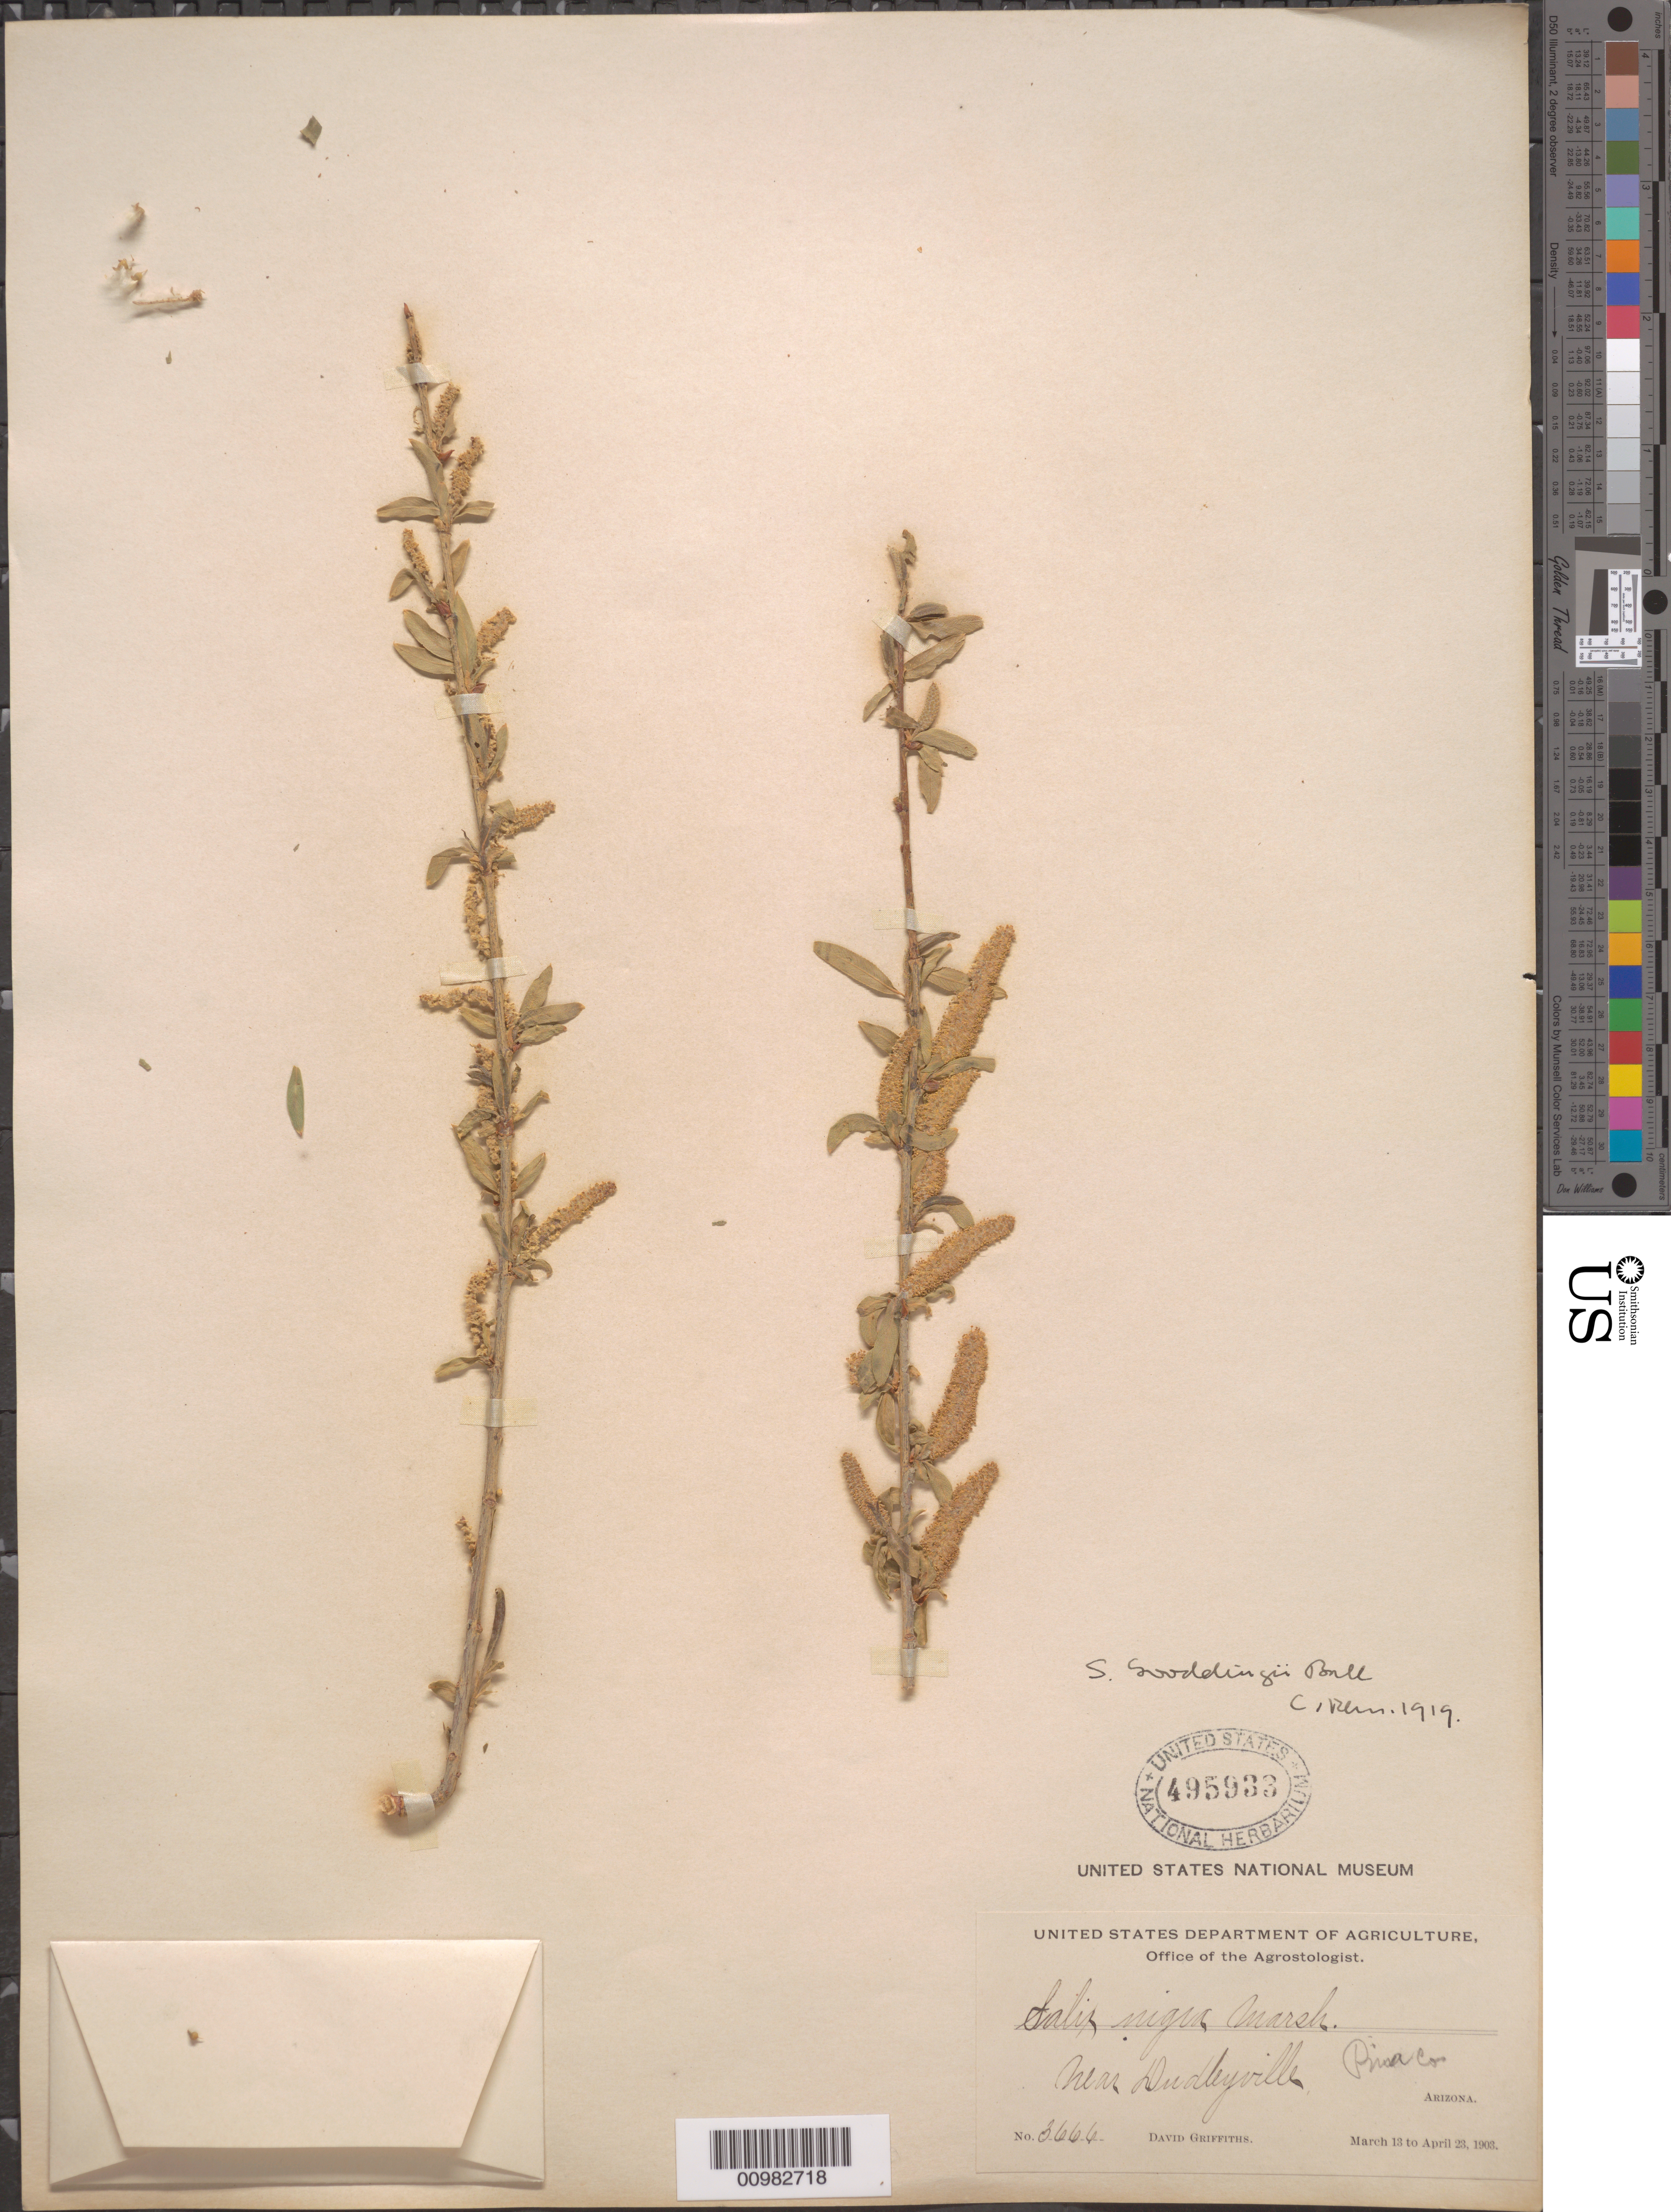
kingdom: Plantae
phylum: Tracheophyta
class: Magnoliopsida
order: Malpighiales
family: Salicaceae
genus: Salix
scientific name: Salix gooddingii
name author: C.R. Ball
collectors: D. Griffiths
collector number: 3666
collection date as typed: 13 Mar 1903 to 23 Apr 1903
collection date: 1903-03-13/1903-04-23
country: United States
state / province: Arizona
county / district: Pima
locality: Near Dudleyville.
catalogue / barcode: US 495933